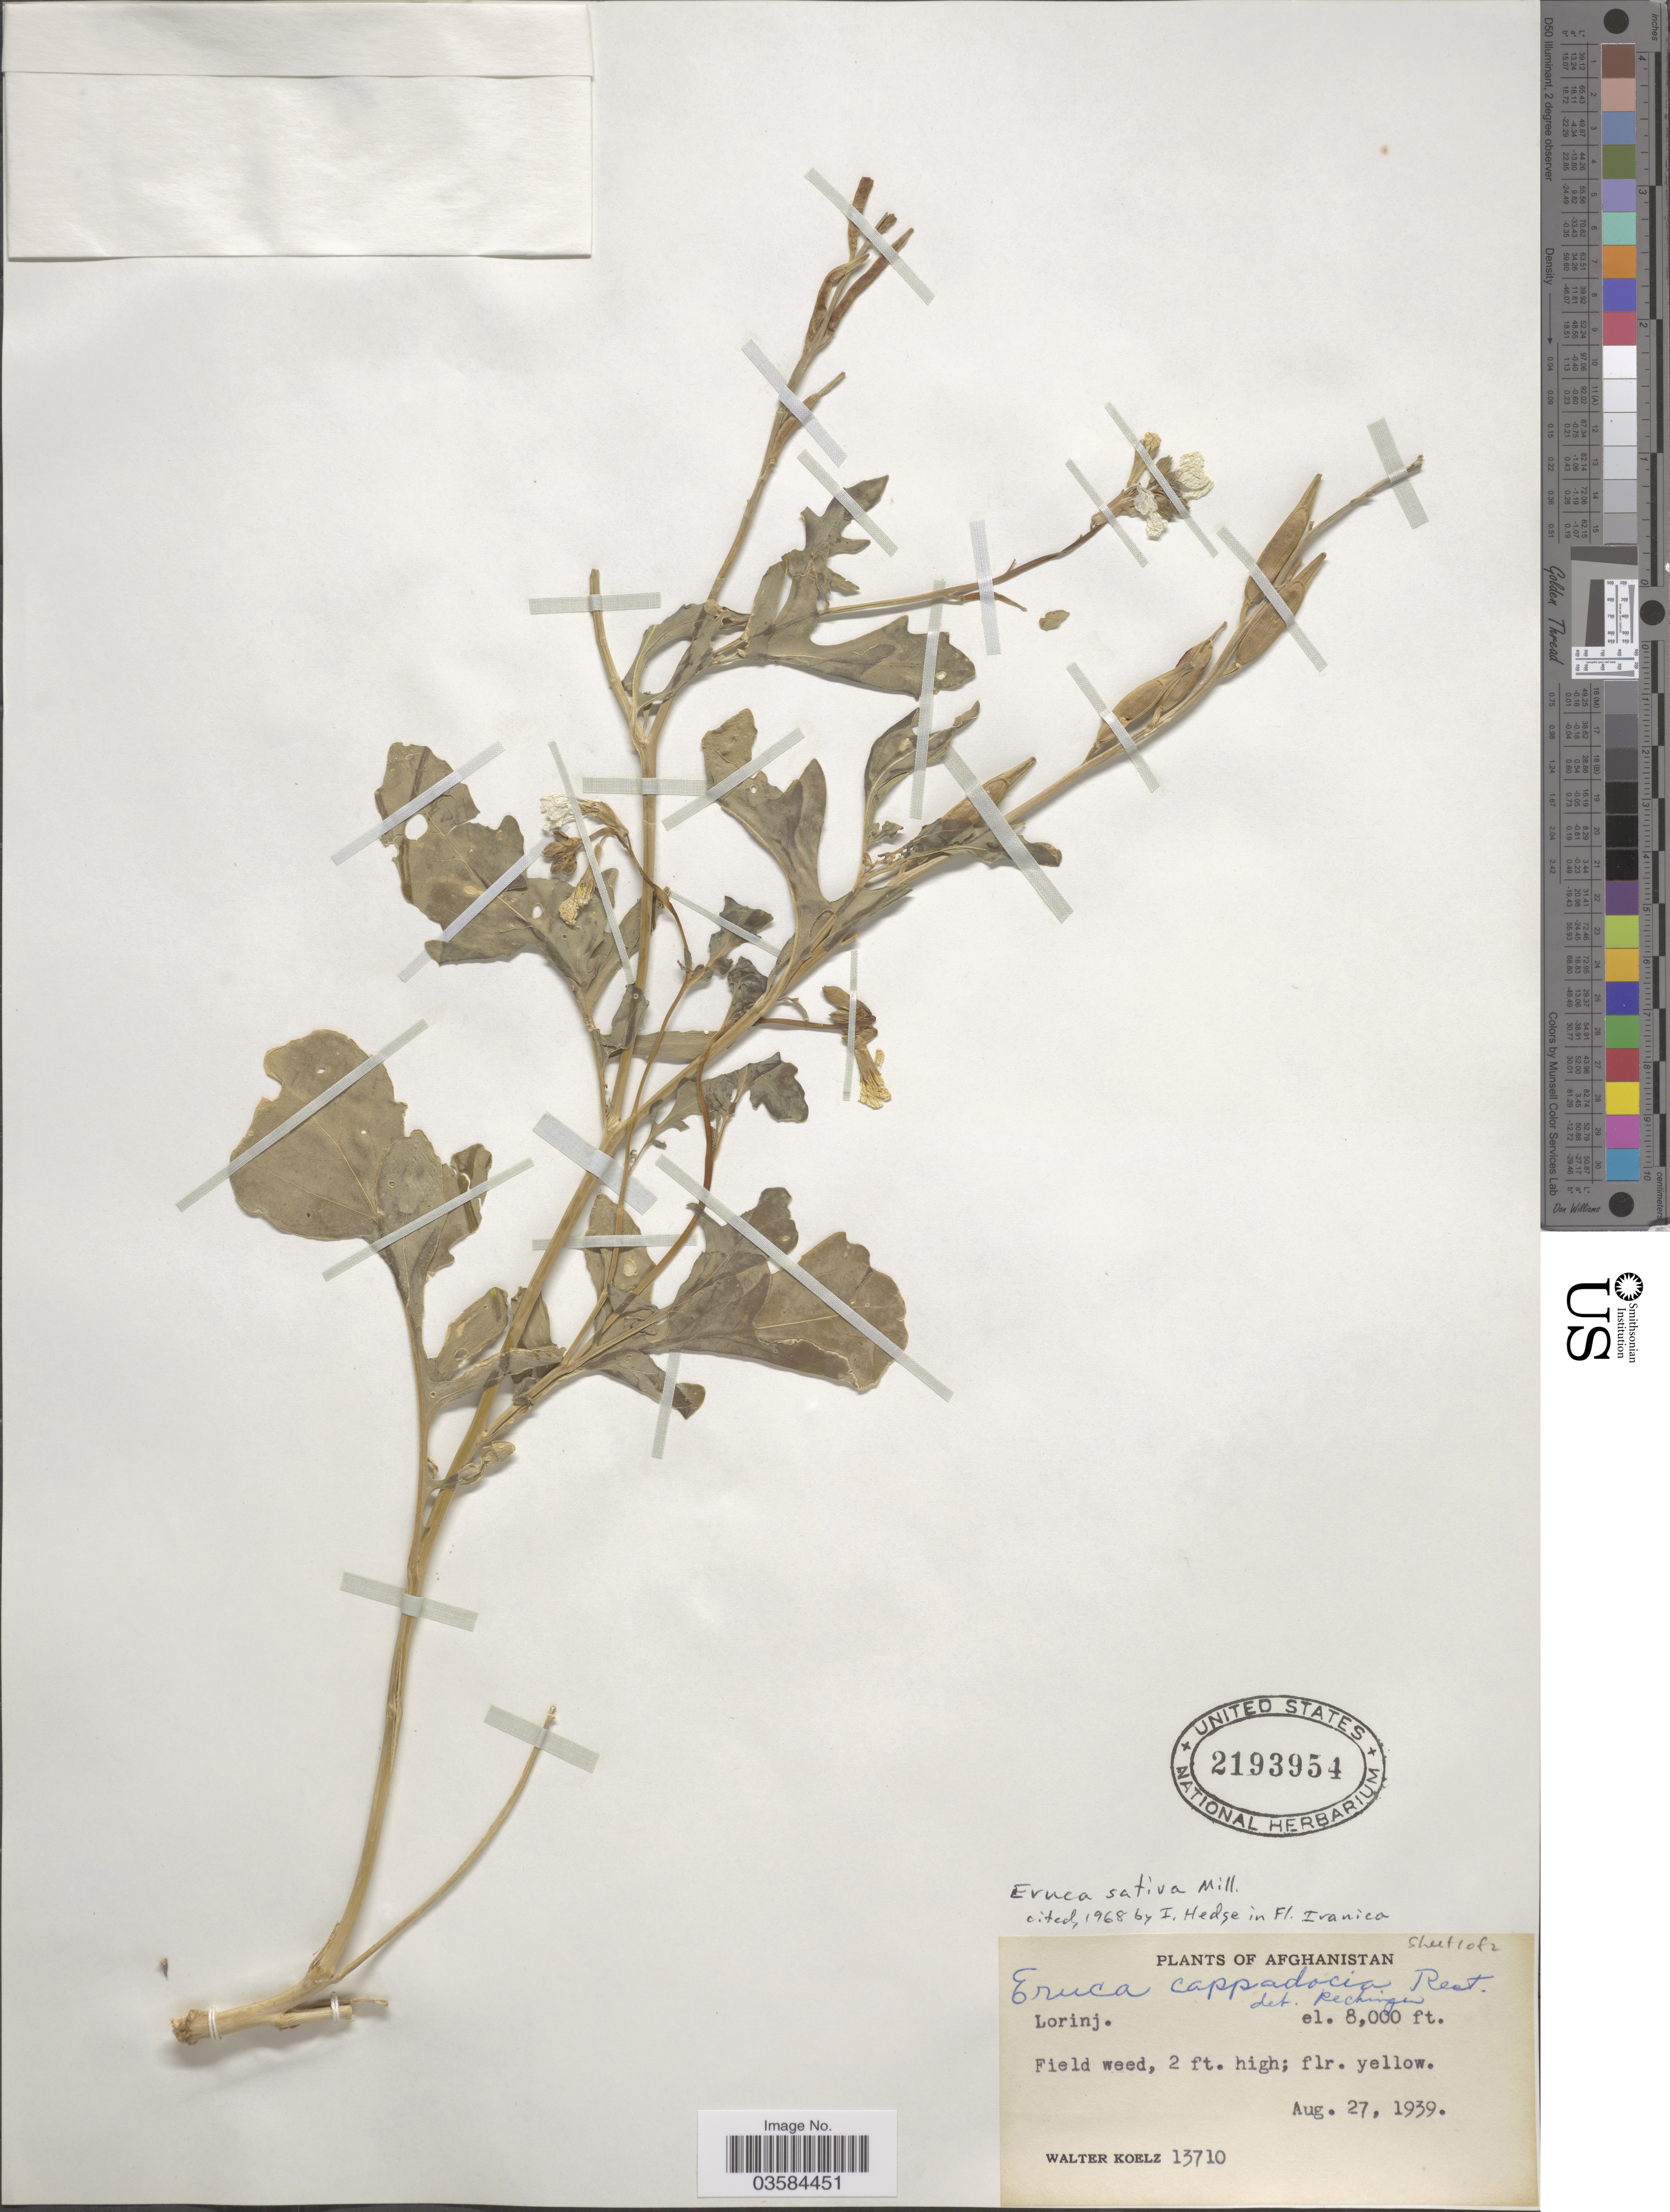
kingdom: Plantae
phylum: Tracheophyta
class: Magnoliopsida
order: Brassicales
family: Brassicaceae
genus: Eruca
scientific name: Eruca vesicaria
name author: (L.) Cav.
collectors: W. N. Koelz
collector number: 13710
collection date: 1939-08-27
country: Afghanistan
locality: Lorinj.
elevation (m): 2438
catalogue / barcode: US 2193954